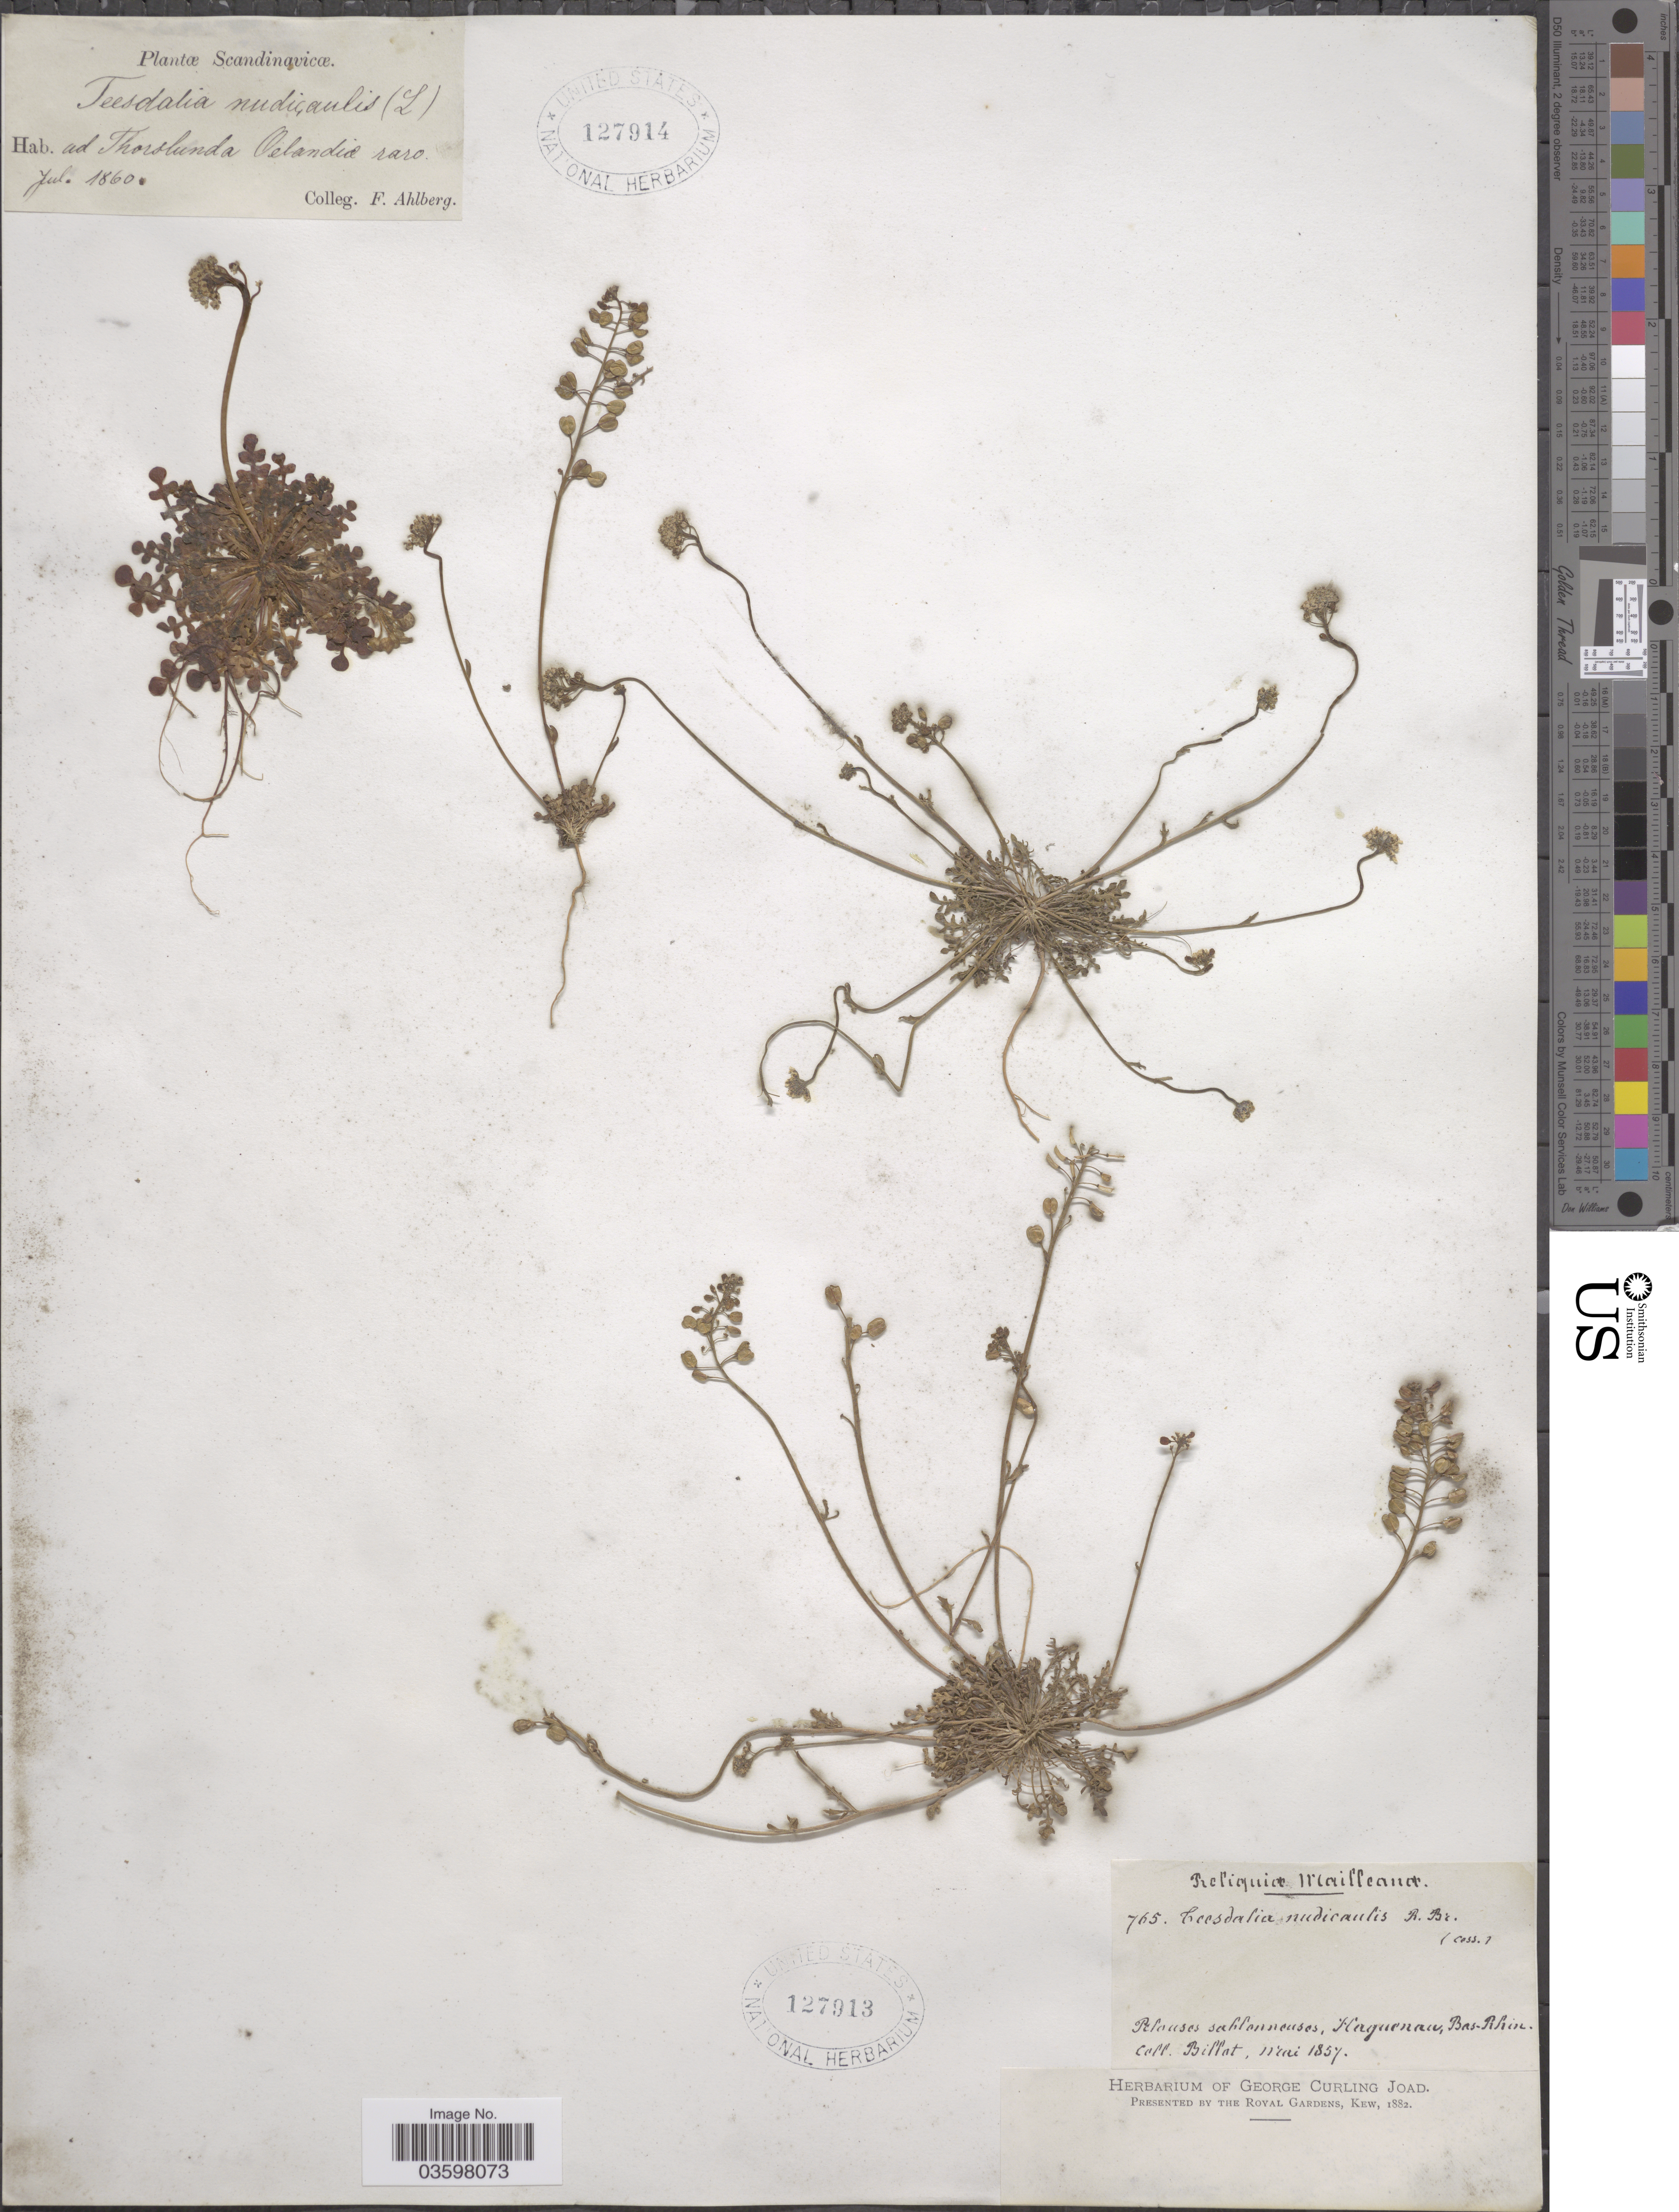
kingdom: Plantae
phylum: Tracheophyta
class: Magnoliopsida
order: Brassicales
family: Brassicaceae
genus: Teesdalia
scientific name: Teesdalia nudicaulis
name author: (L.) W.T. Aiton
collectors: F. Ahlberg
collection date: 1860-07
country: Sweden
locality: Scandinavicœ. Ad Thorslunda Oelandiœ.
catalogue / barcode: US 127914-2